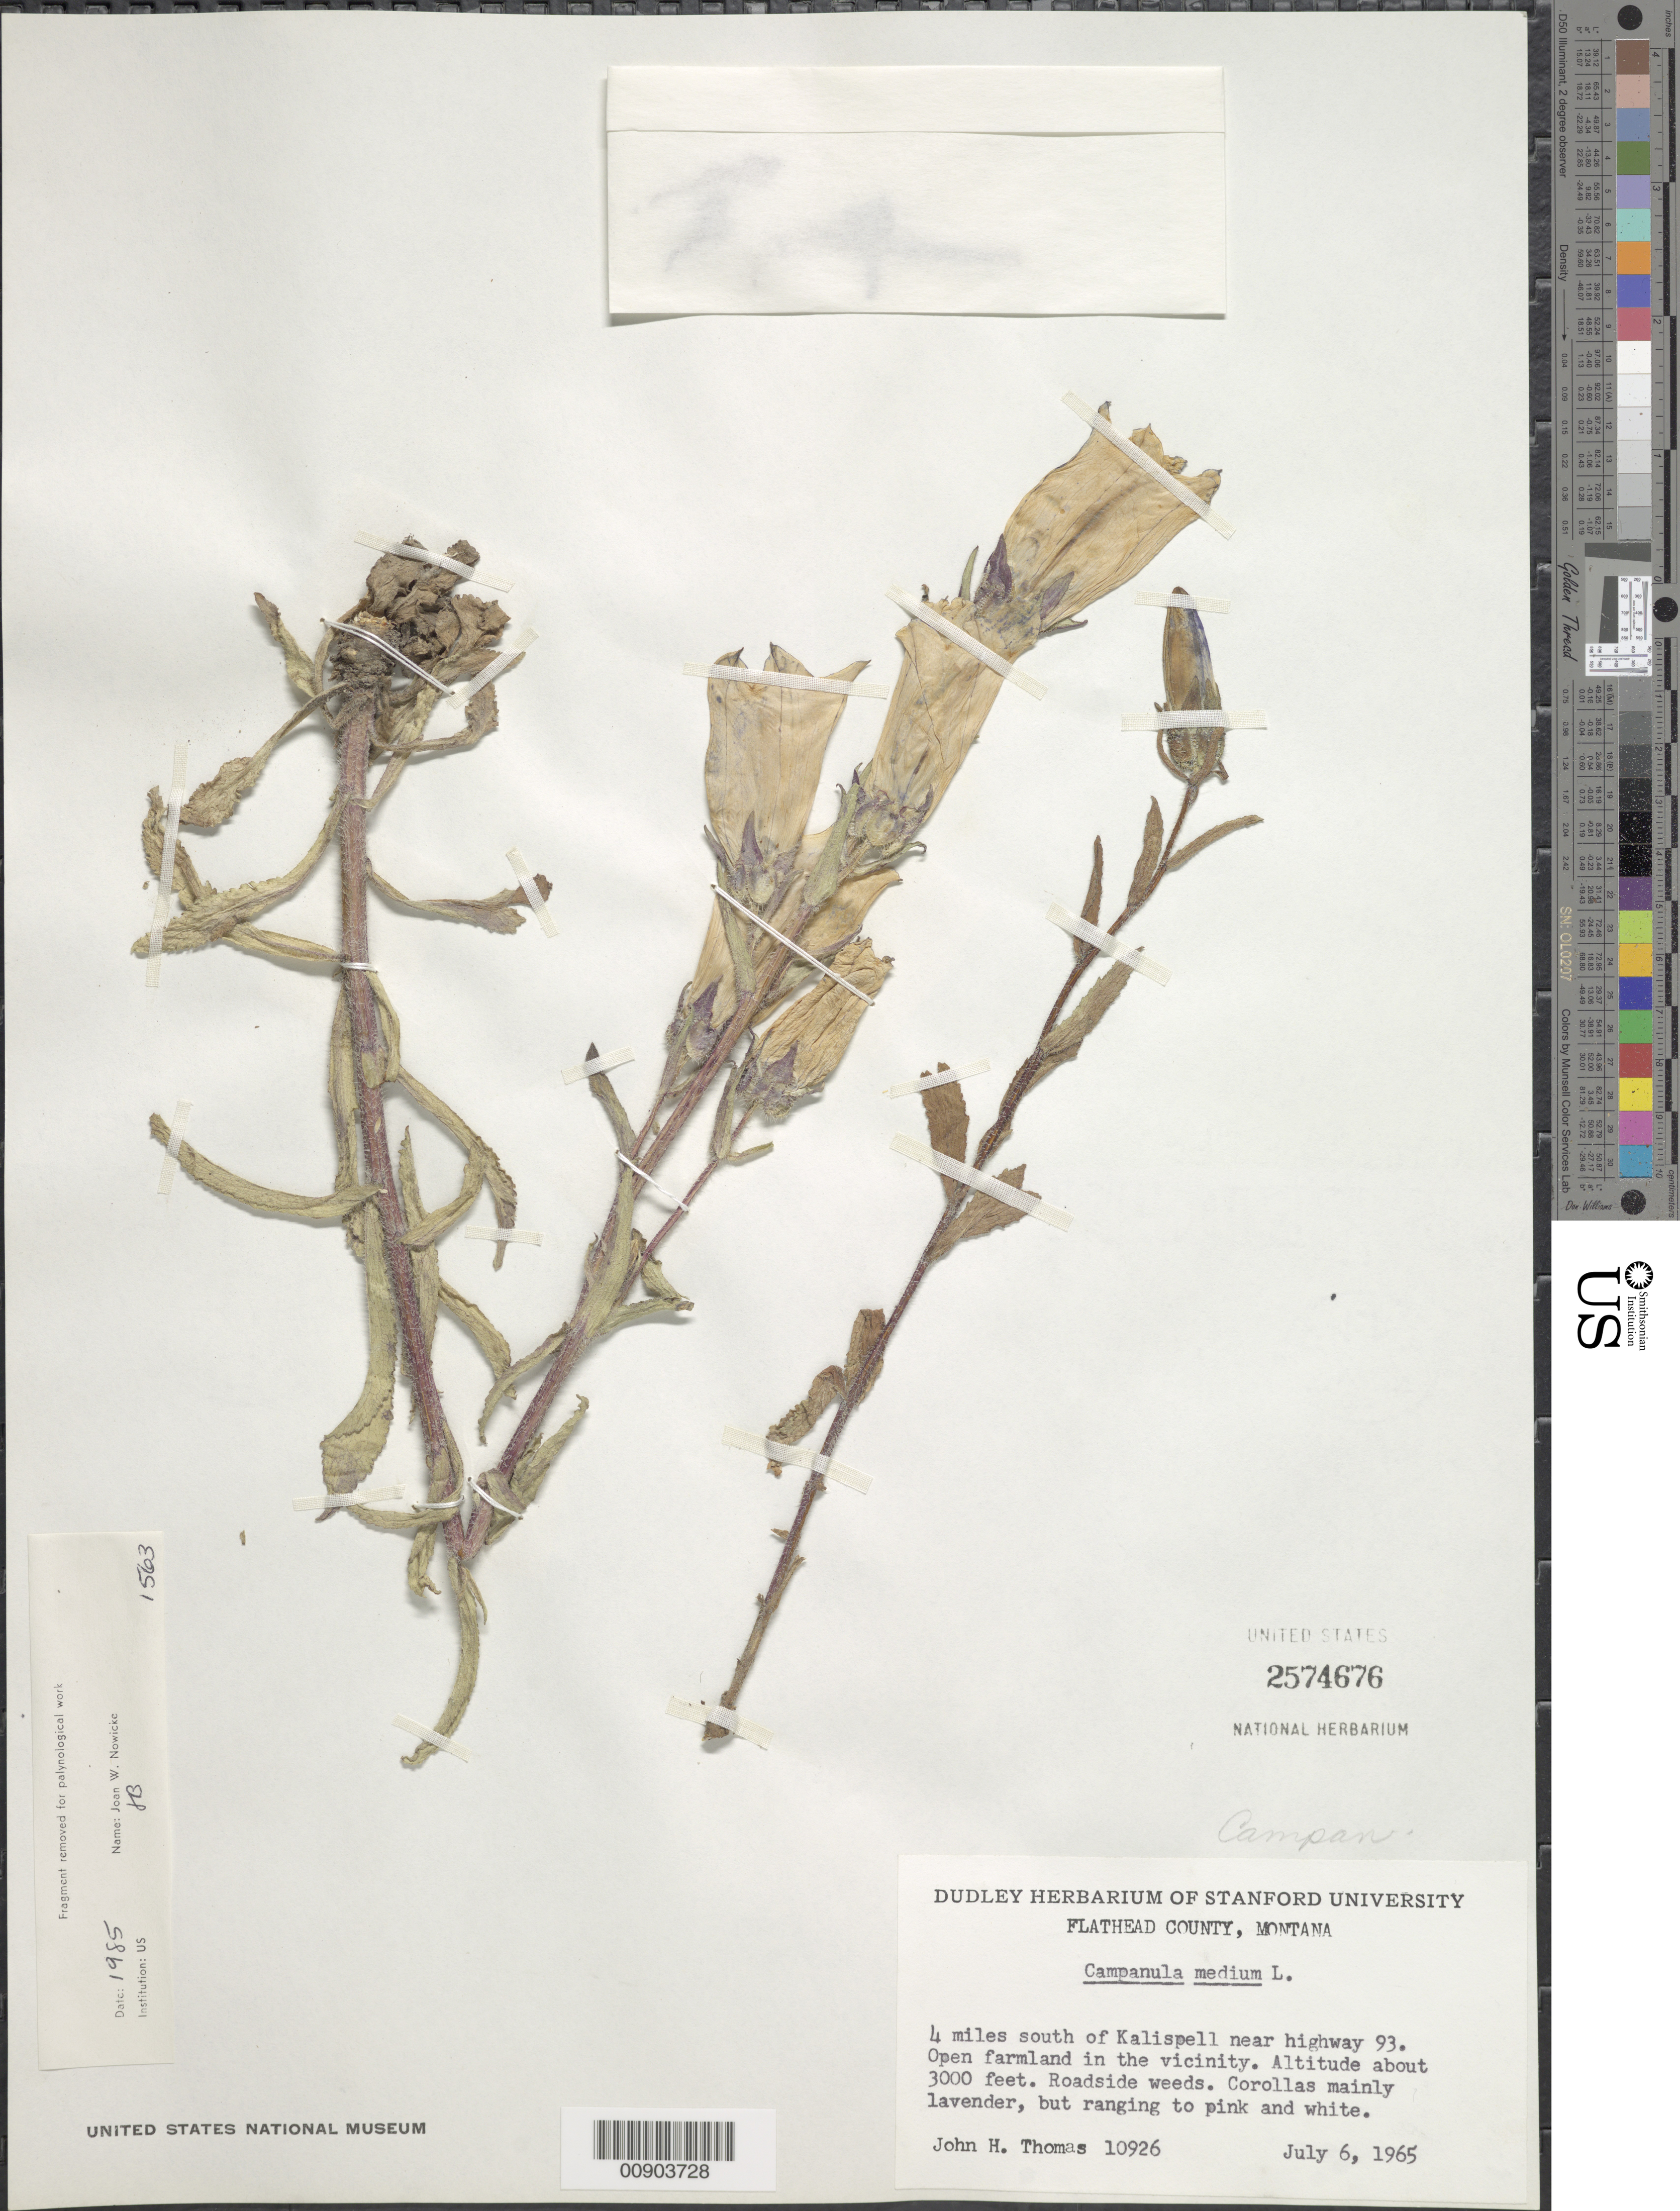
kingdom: Plantae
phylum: Tracheophyta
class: Magnoliopsida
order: Asterales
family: Campanulaceae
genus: Campanula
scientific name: Campanula medium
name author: L.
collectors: J. H. Thomas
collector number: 10926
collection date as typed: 06 Jul 1965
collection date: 1965-07-06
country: United States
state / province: Montana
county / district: Flathead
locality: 4 miles S of Kalispell near highway 93.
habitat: Open farmland in the vicinity.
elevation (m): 914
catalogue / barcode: US 2574676